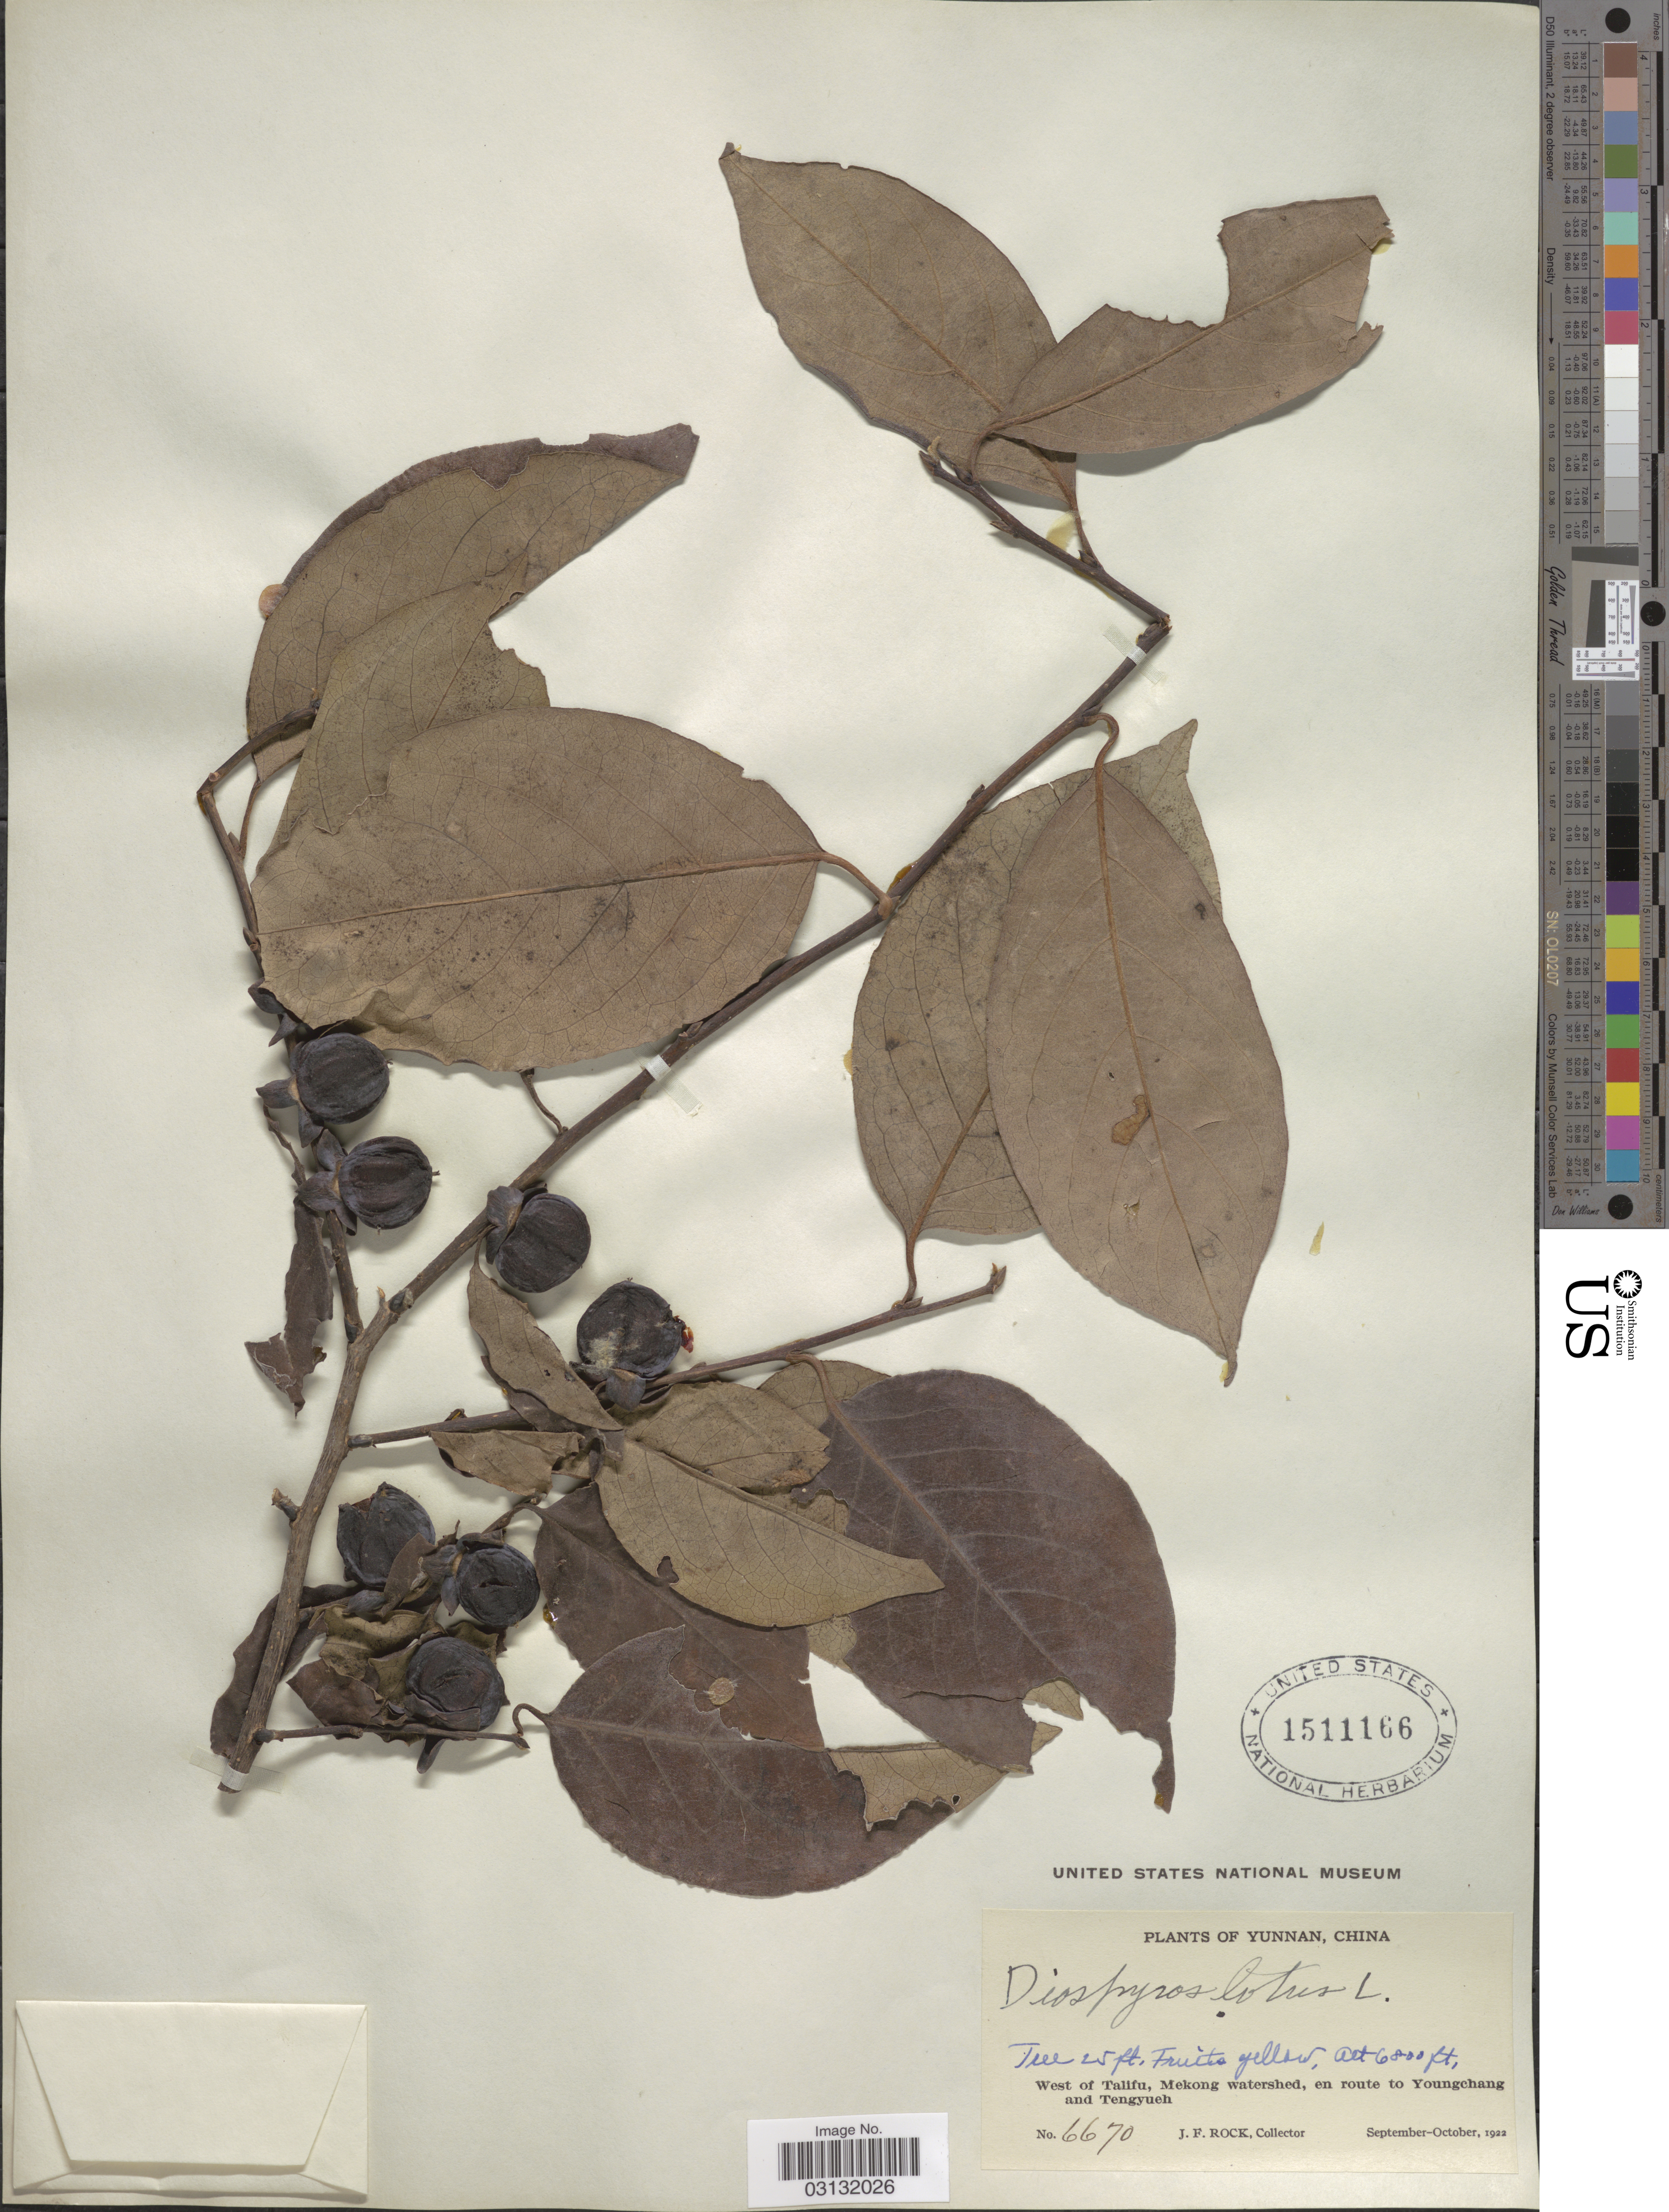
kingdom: Plantae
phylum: Tracheophyta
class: Magnoliopsida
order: Ericales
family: Ebenaceae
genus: Diospyros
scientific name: Diospyros lotus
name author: L.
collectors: J. Rock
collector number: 6670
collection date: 1922-09/1922-10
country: China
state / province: Yunnan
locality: West of Talifu, Mekong watershed, en route to Youngchang and Tengyueh.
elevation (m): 2073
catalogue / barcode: US 1511166